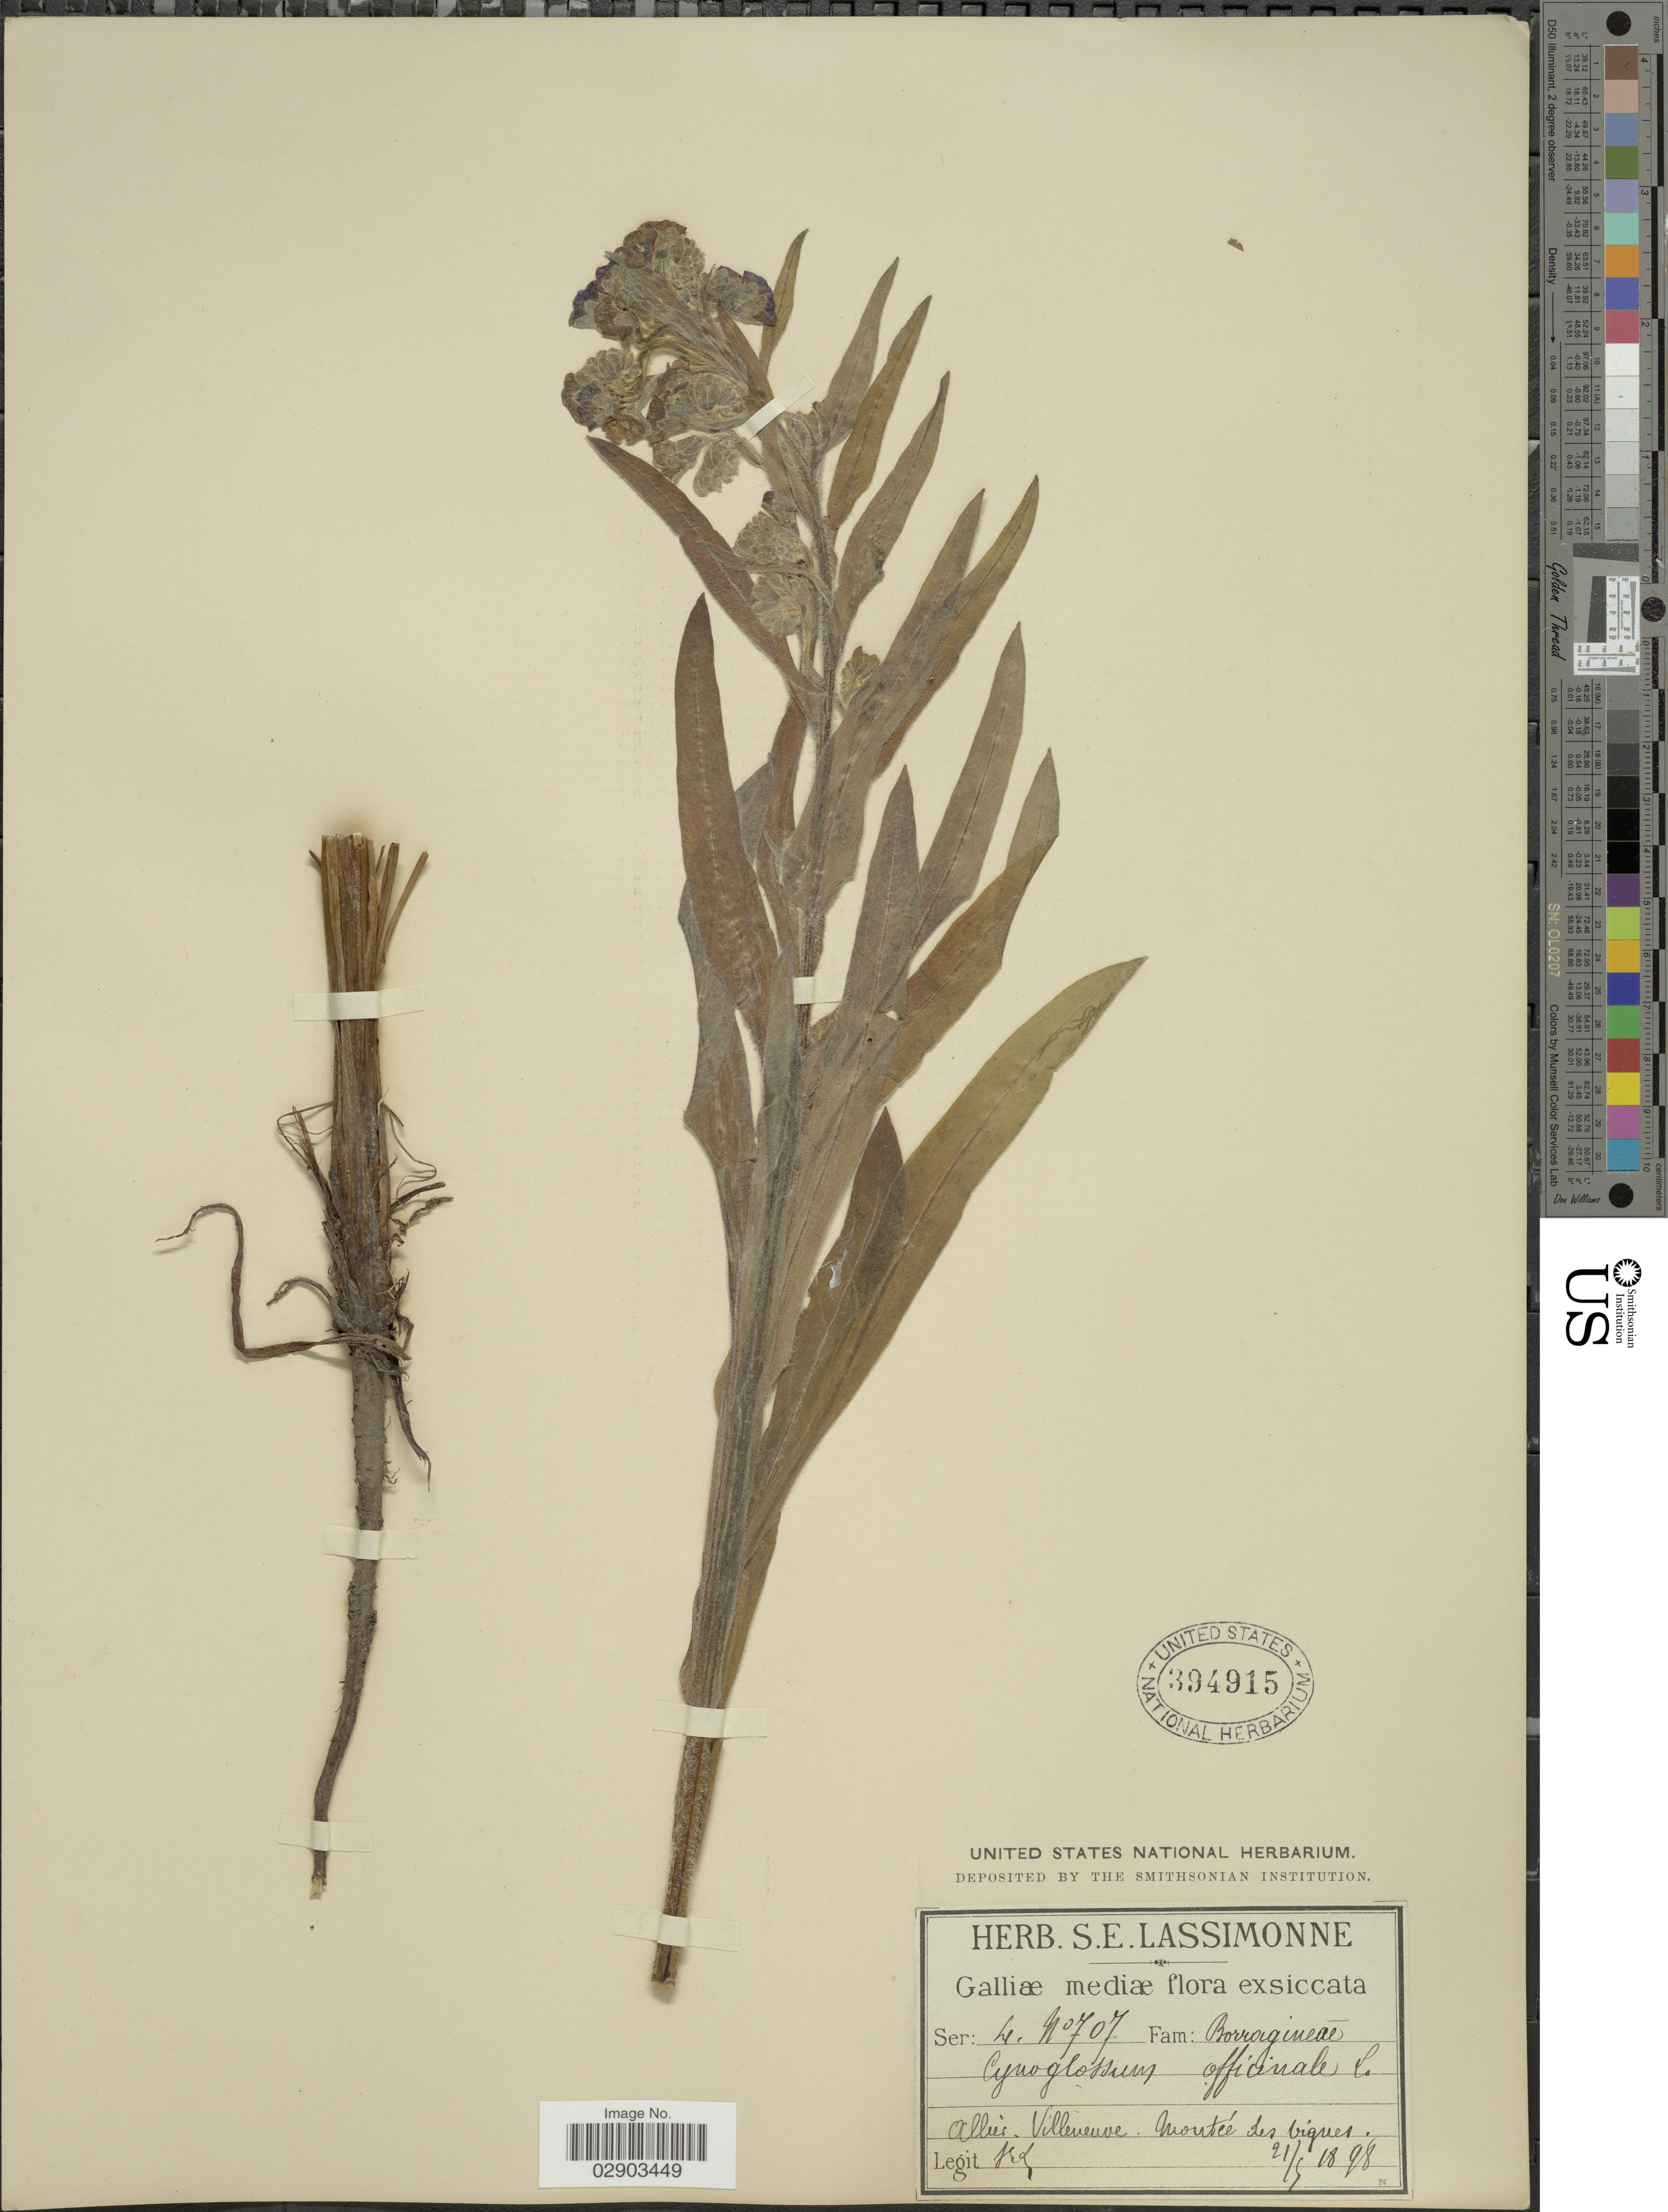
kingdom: Plantae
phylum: Tracheophyta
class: Magnoliopsida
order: Boraginales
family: Boraginaceae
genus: Cynoglossum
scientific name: Cynoglossum officinale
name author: L.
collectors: S. Lassimonne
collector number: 707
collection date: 1898-05-21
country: France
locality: Allier. Villenueve. Monteé des biques.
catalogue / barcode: US 394915